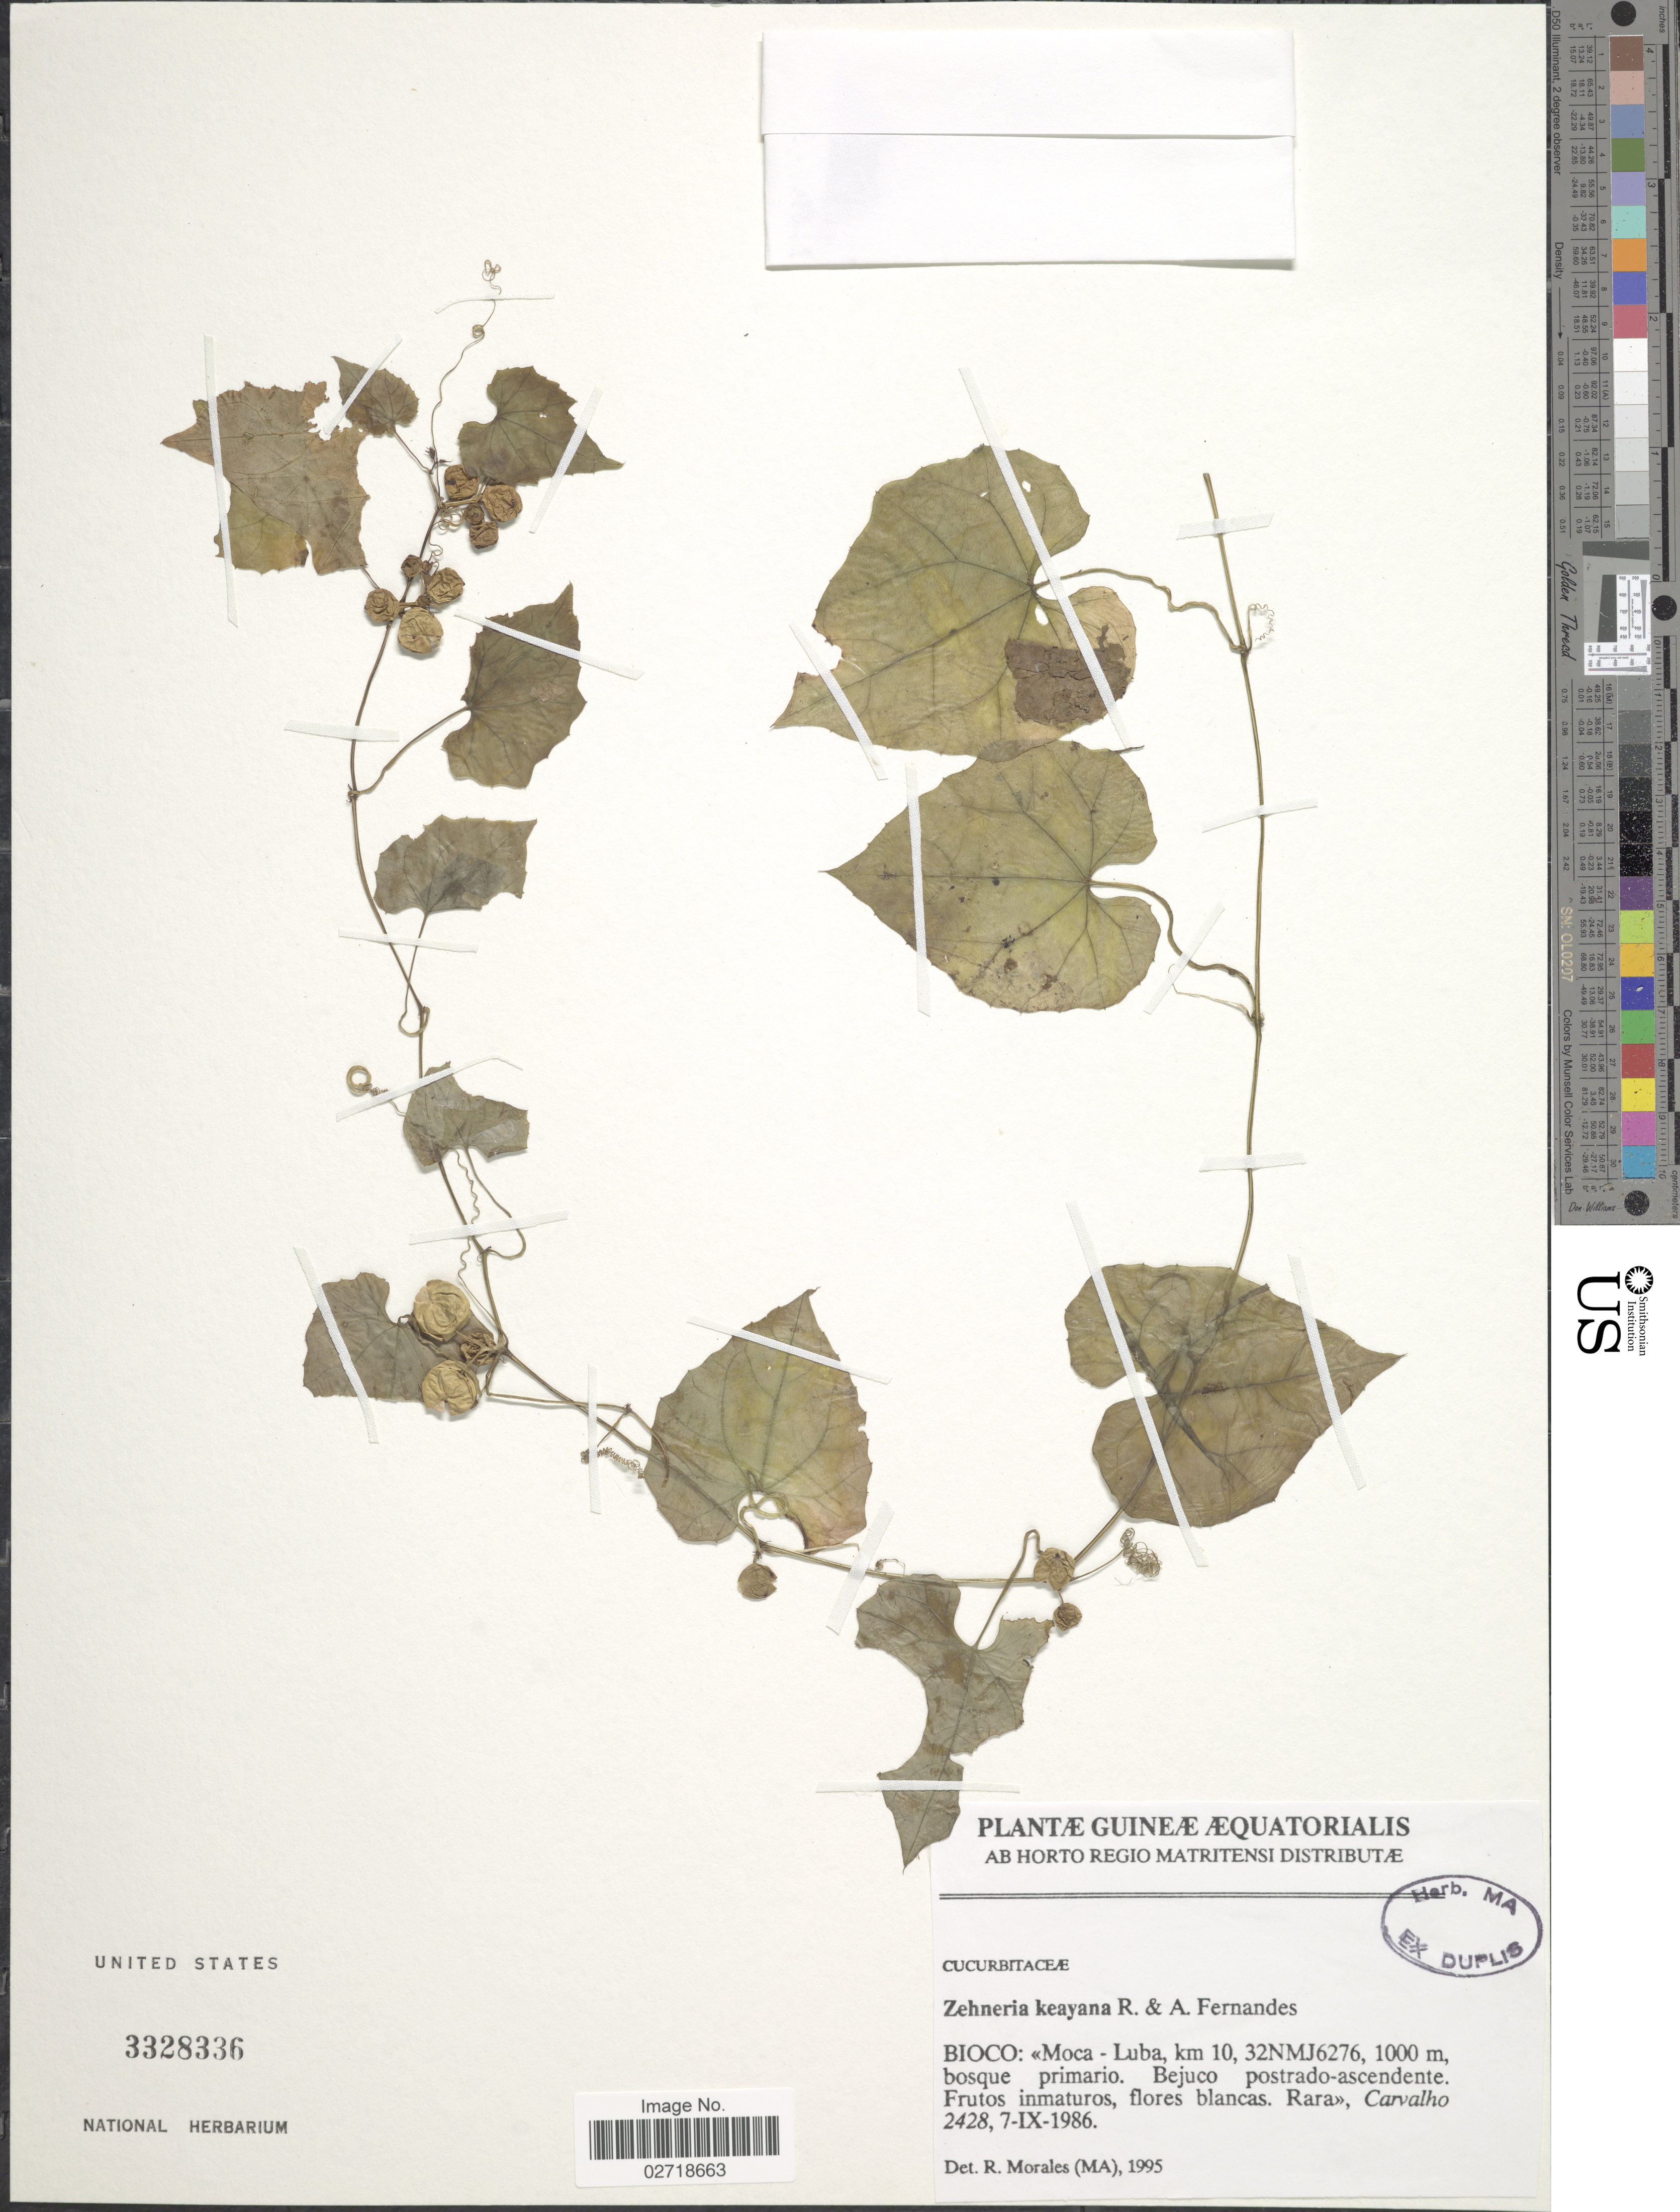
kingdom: Plantae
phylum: Tracheophyta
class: Magnoliopsida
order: Cucurbitales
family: Cucurbitaceae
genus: Zehneria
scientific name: Zehneria keayana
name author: A. Fern. & R. Fern.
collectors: Carvalho, --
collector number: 2428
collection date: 1986-09-07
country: Equatorial Guinea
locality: Bioco: Moca - Luba, km 10, 32NMJ6276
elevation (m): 1000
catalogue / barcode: US 3328336